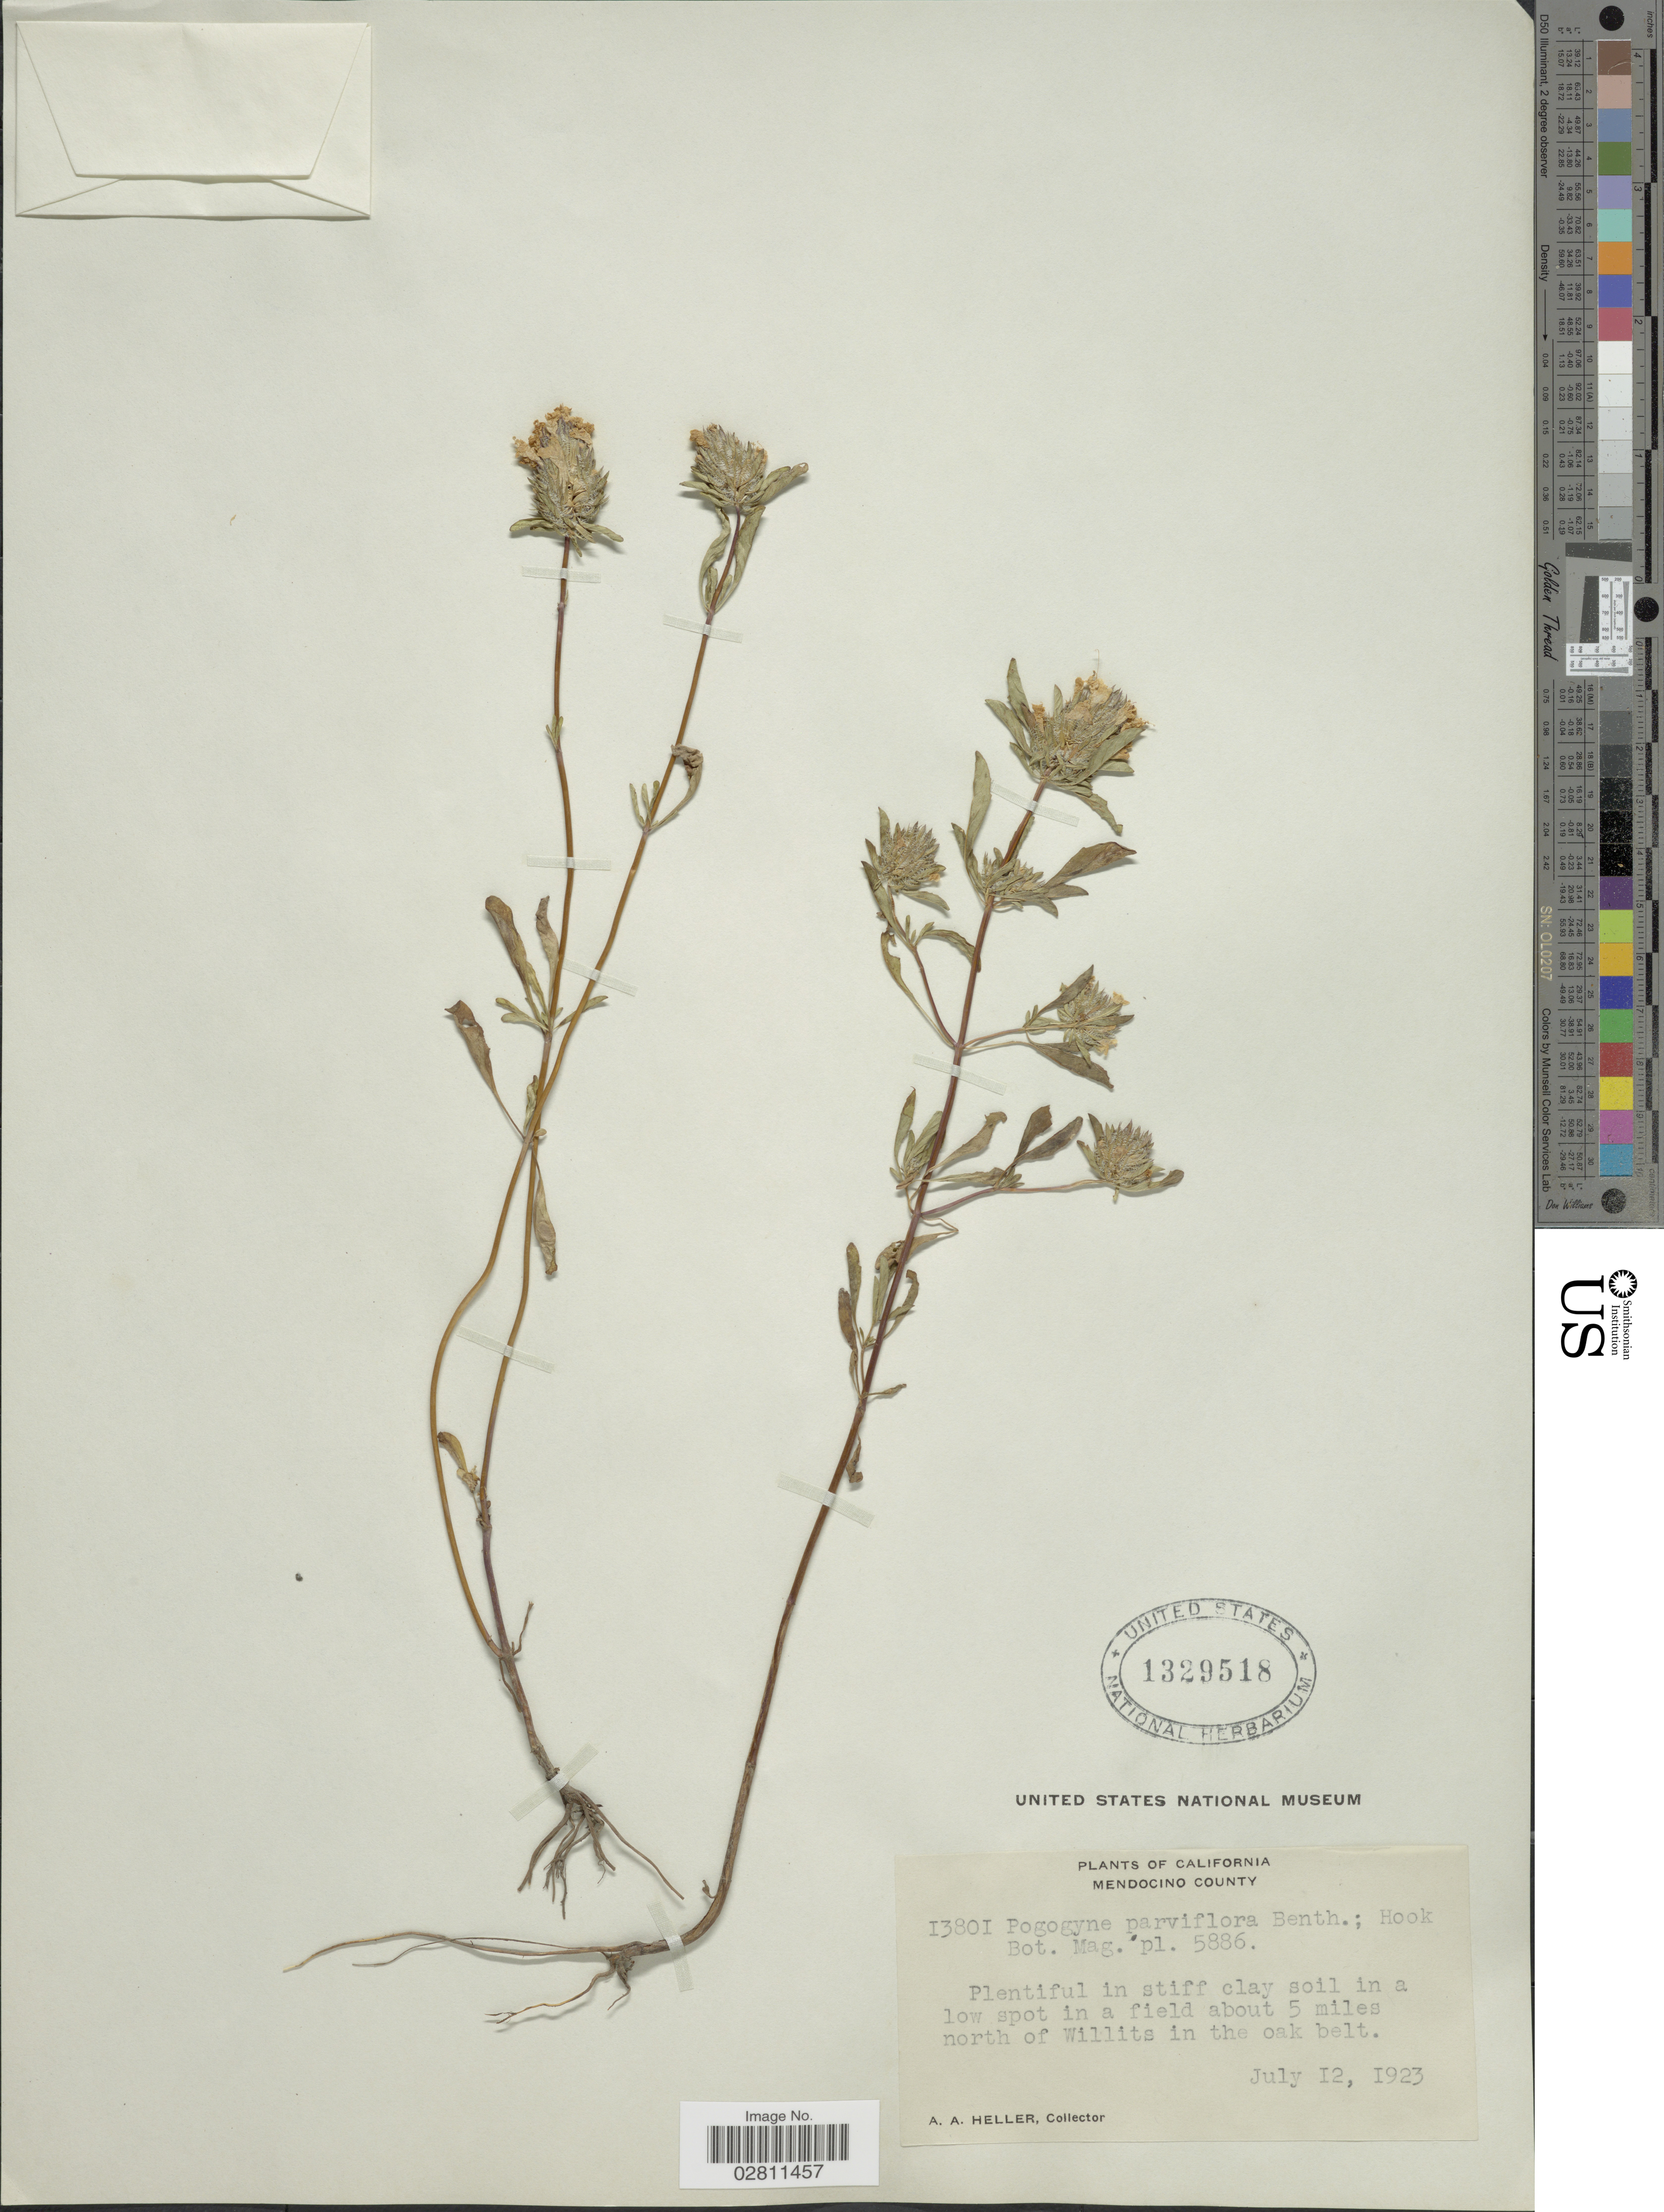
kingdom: Plantae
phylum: Tracheophyta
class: Magnoliopsida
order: Lamiales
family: Lamiaceae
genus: Pogogyne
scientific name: Pogogyne douglasii subsp. parviflora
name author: (Benth.) J.T. Howell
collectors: A. A. Heller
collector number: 13801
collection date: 1923-07-12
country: United States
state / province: California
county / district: Mendocino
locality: Mendocino County. Plentiful in stiff clay soil in a low spot in a field about 5 miles north of Willits in the oak belt.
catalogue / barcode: US 1329518